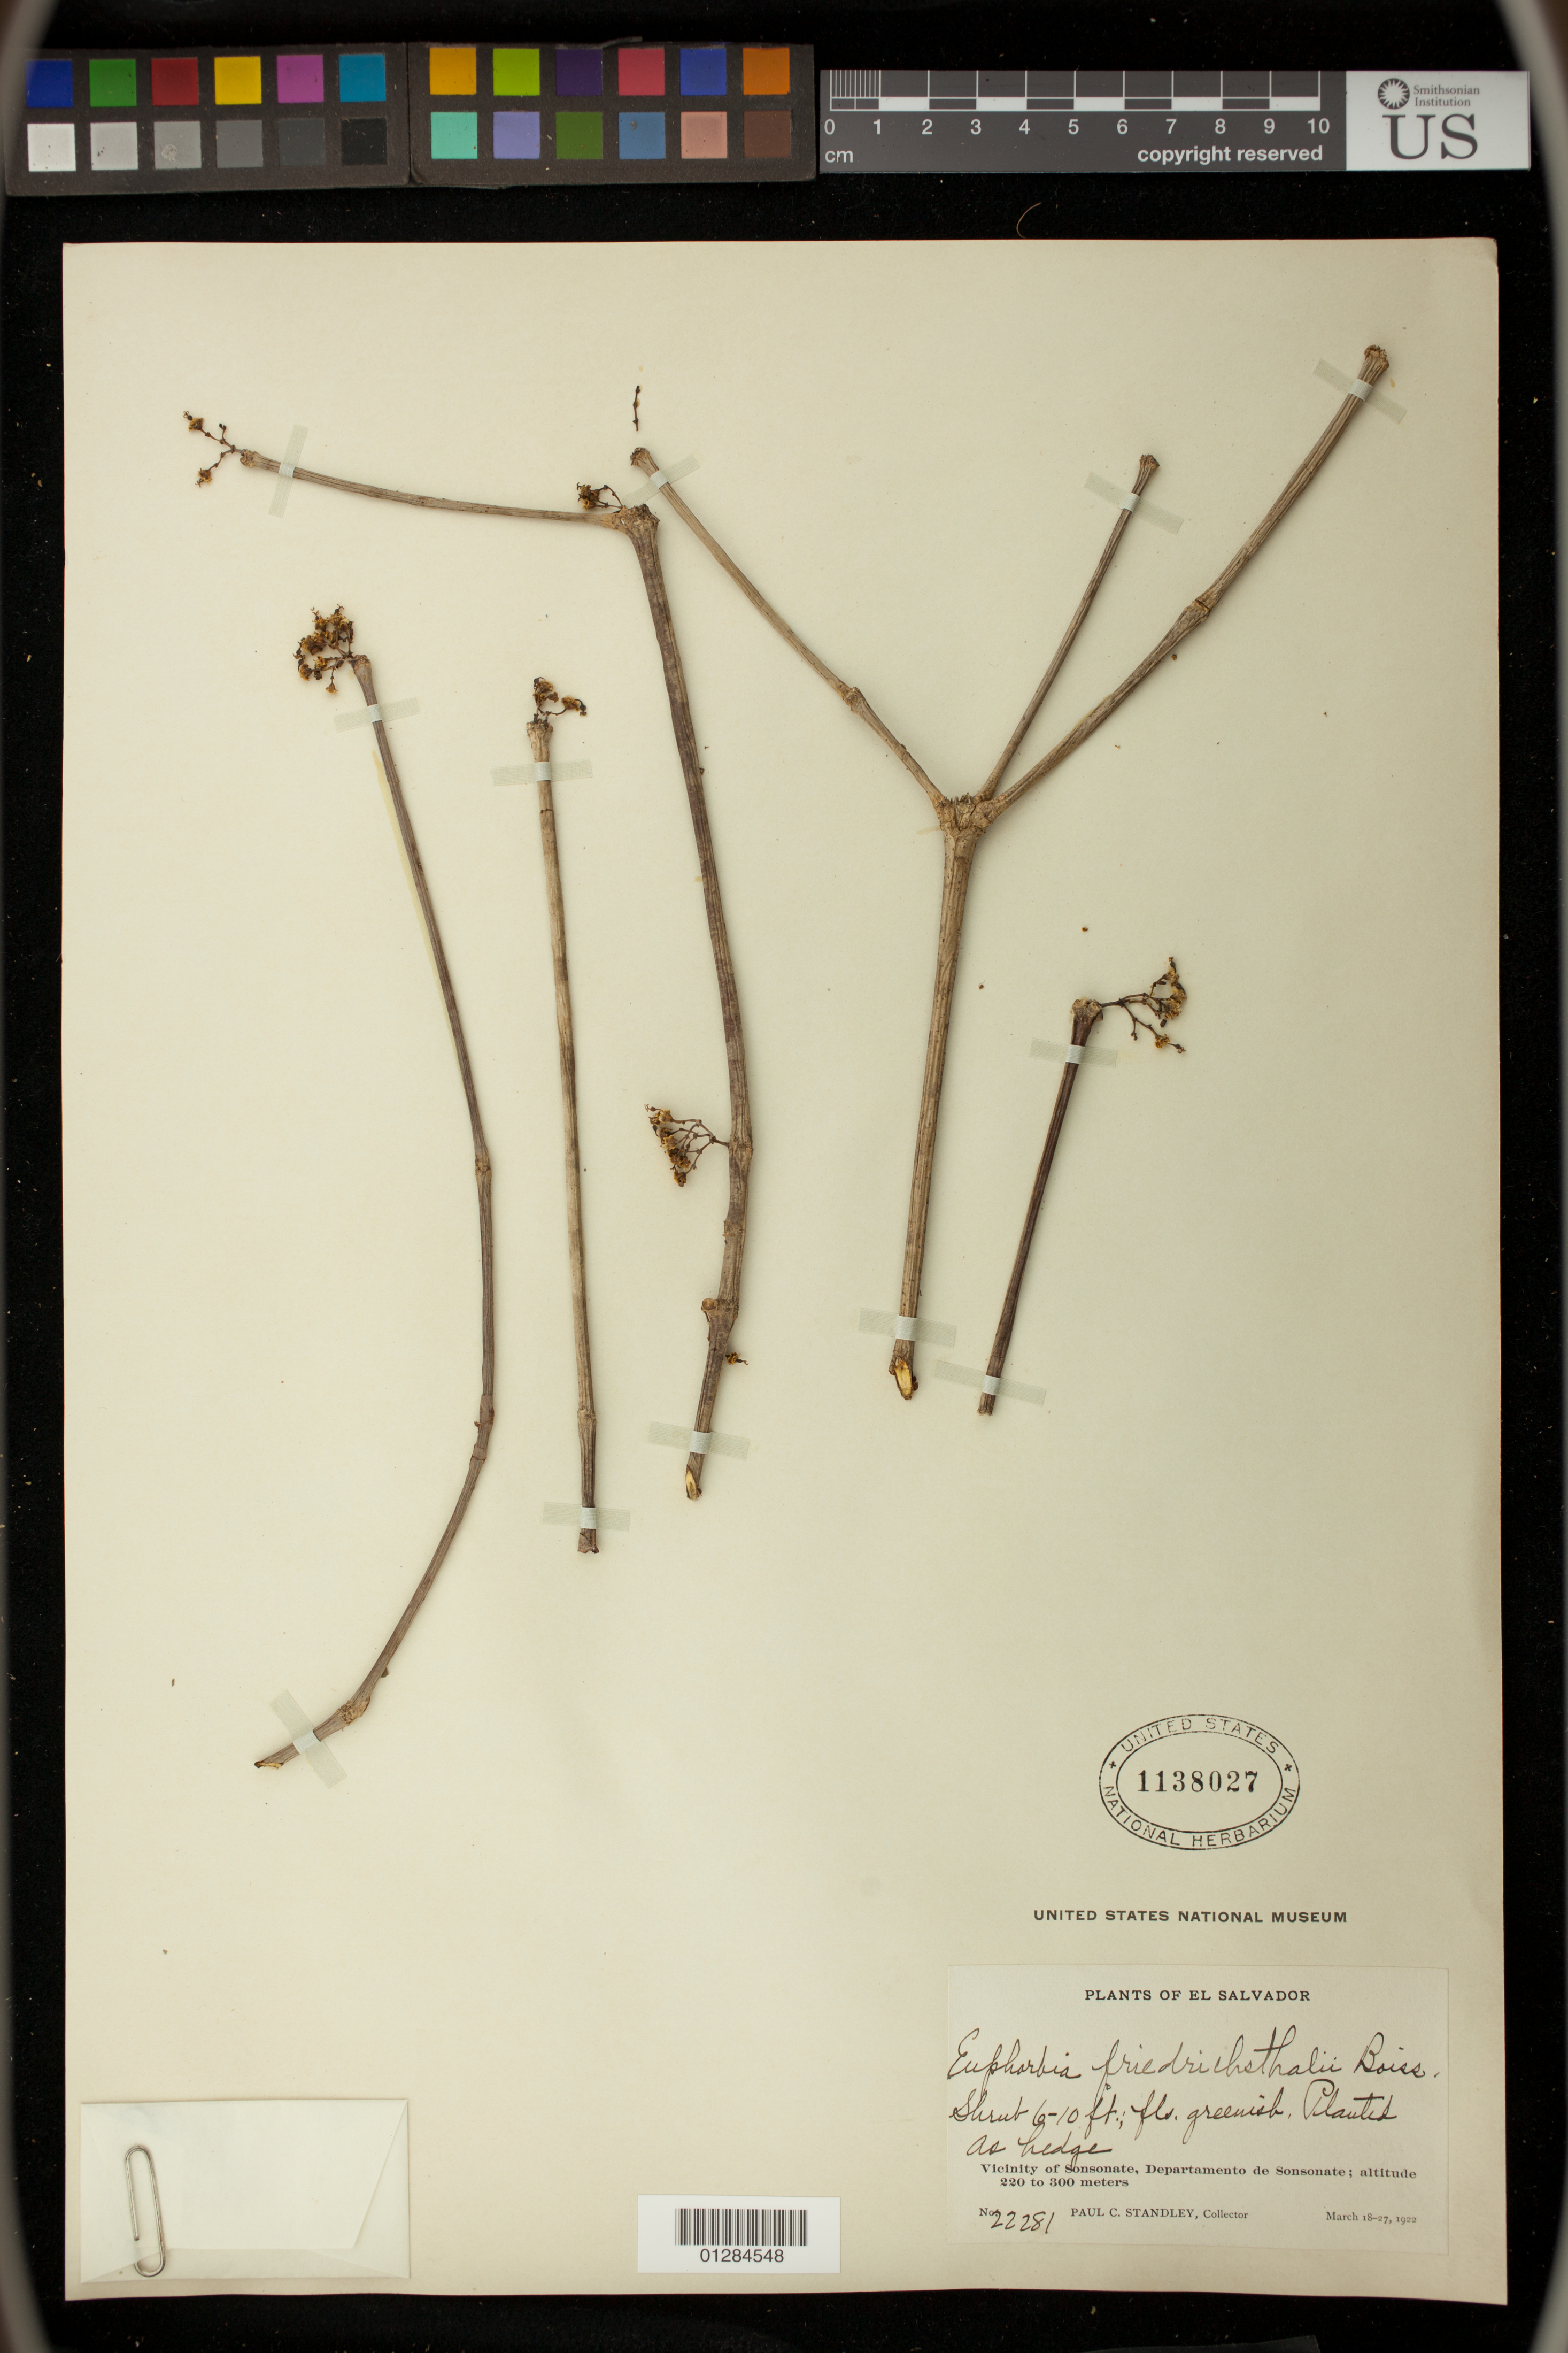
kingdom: Plantae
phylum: Tracheophyta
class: Magnoliopsida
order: Malpighiales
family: Euphorbiaceae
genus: Euphorbia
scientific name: Euphorbia schlechtendalii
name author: Boiss.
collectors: P. C. Standley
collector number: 22281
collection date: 1922-03-18/1922-03-27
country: El Salvador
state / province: Sonsonate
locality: Vicinity of Sonsonate.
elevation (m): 220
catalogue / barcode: US 1138027